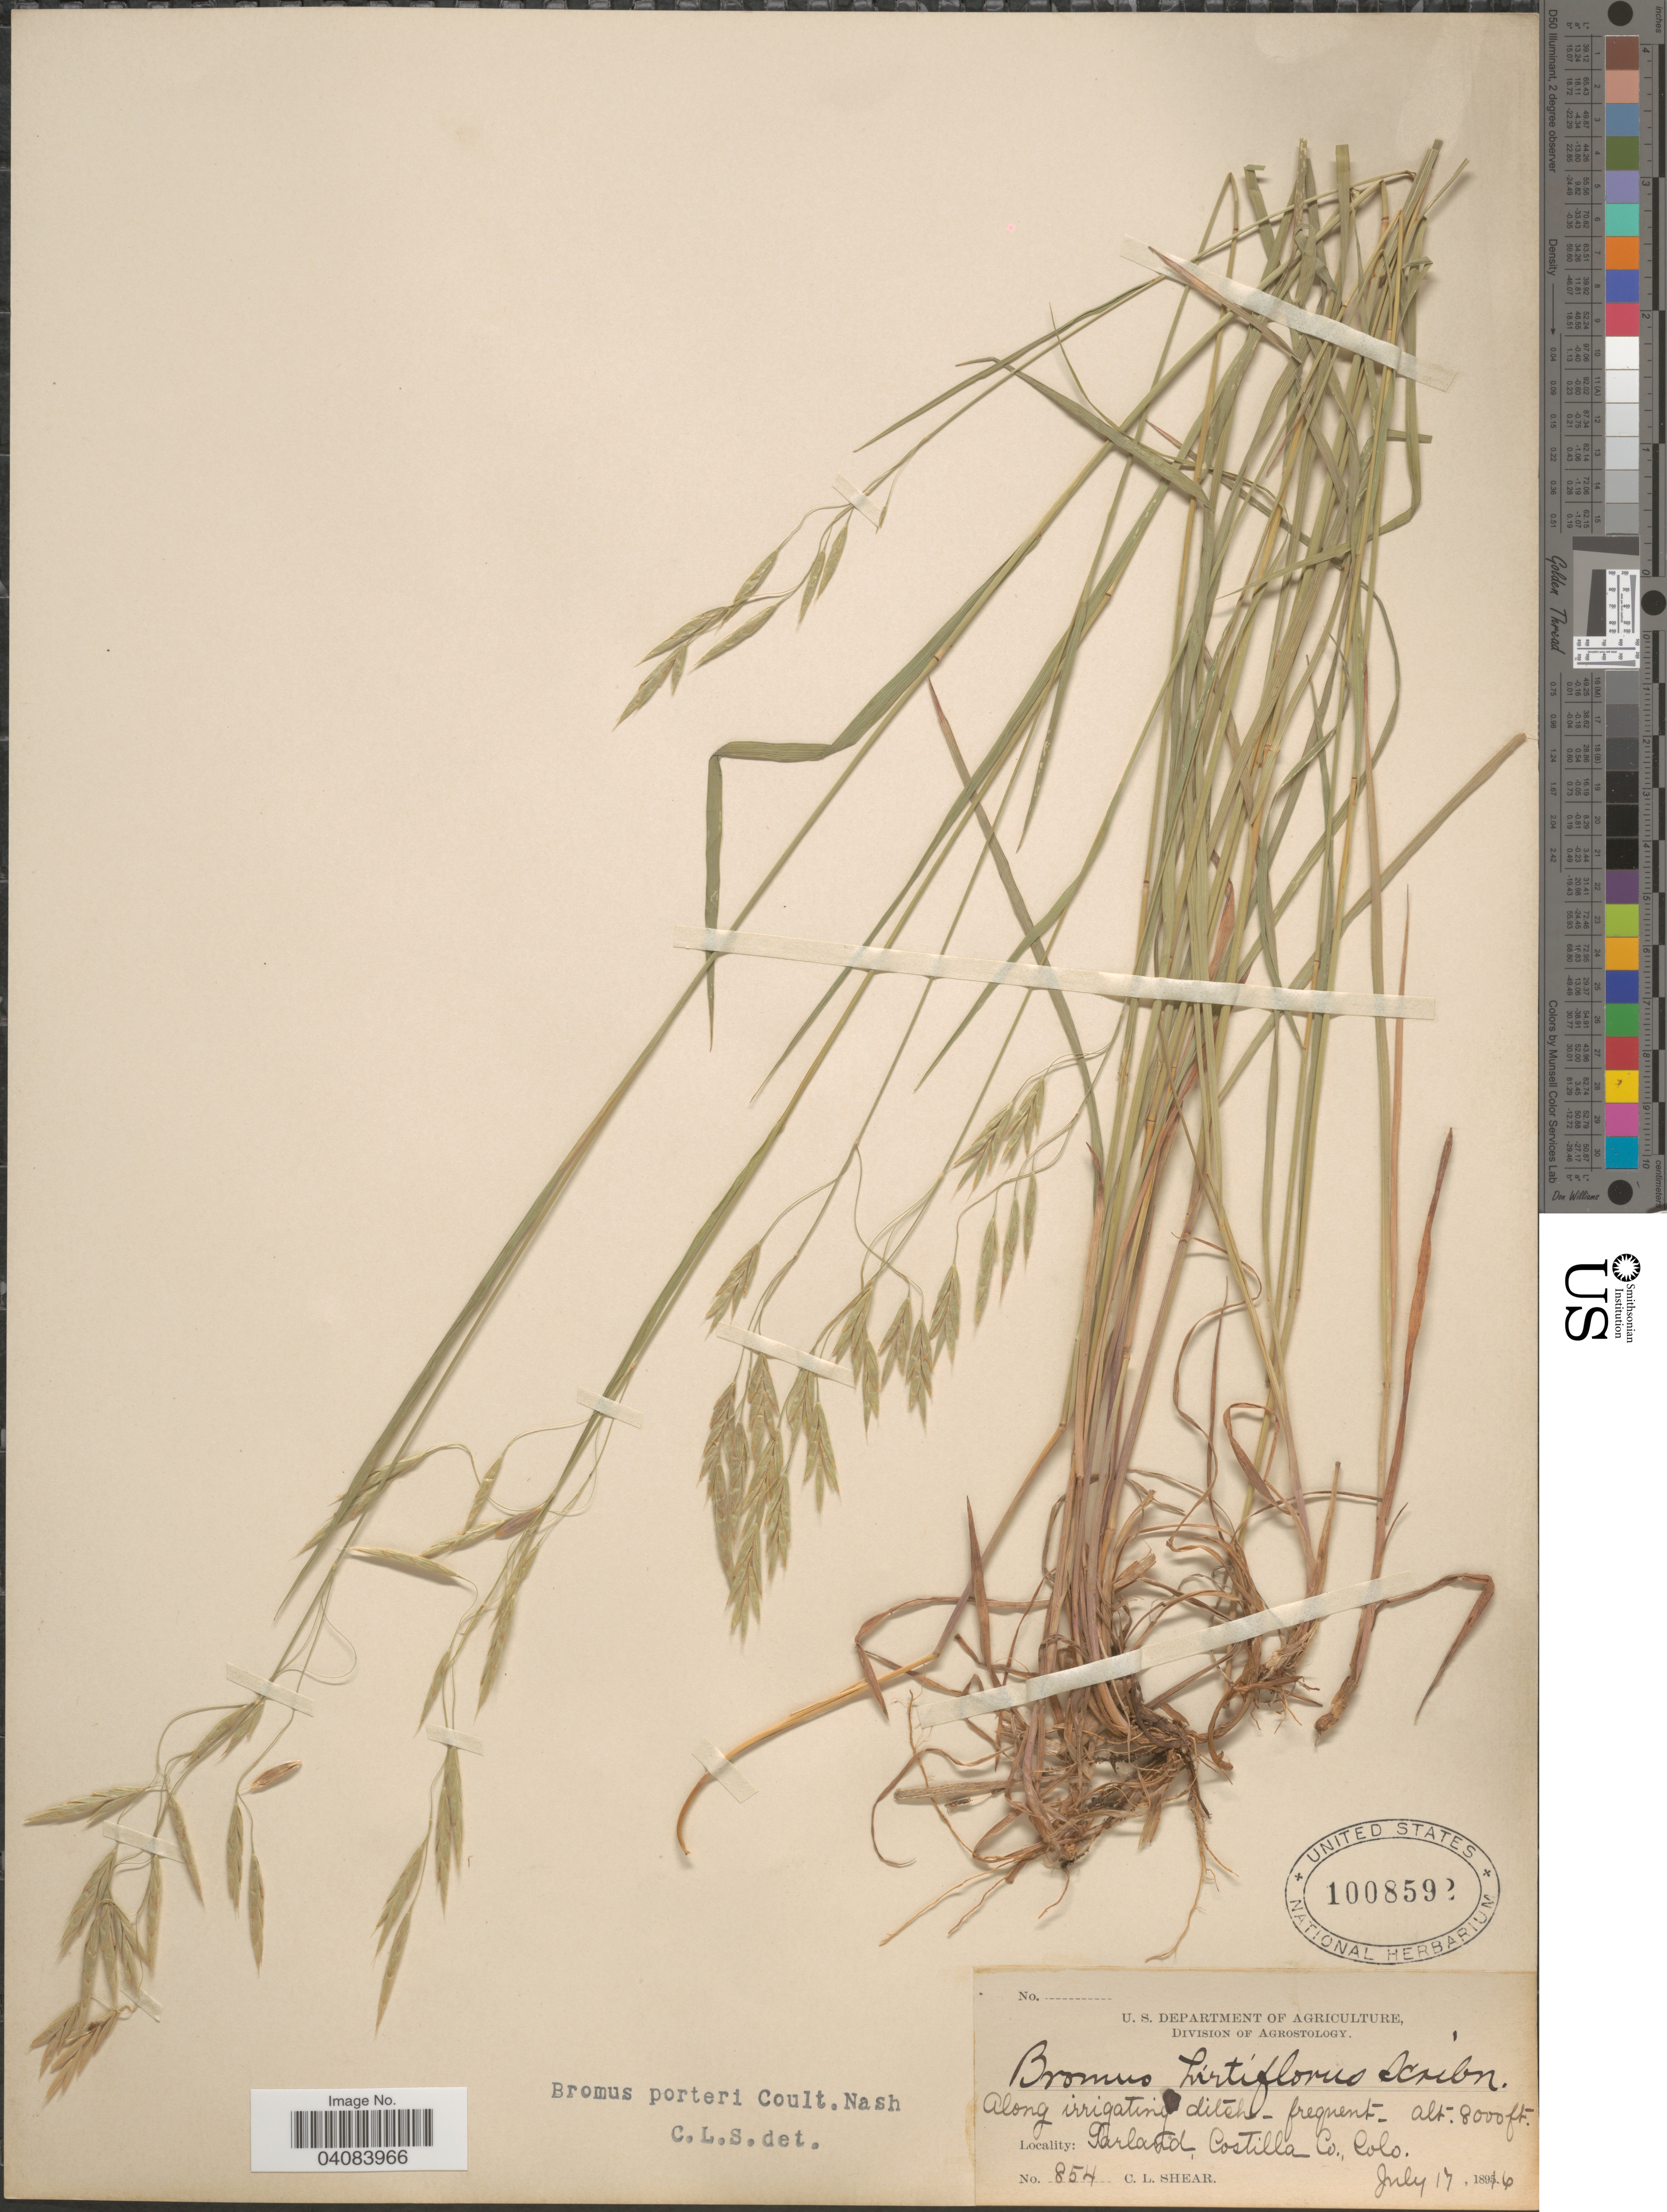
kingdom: Plantae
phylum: Tracheophyta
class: Liliopsida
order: Poales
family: Poaceae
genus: Bromus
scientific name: Bromus porteri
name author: (J.M. Coult.) Nash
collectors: C. L. Shear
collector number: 854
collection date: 1896-07-17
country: United States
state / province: Colorado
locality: Along irrigating ditch-frequent. Farland, Costilla Co.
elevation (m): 2438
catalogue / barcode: US 1008592